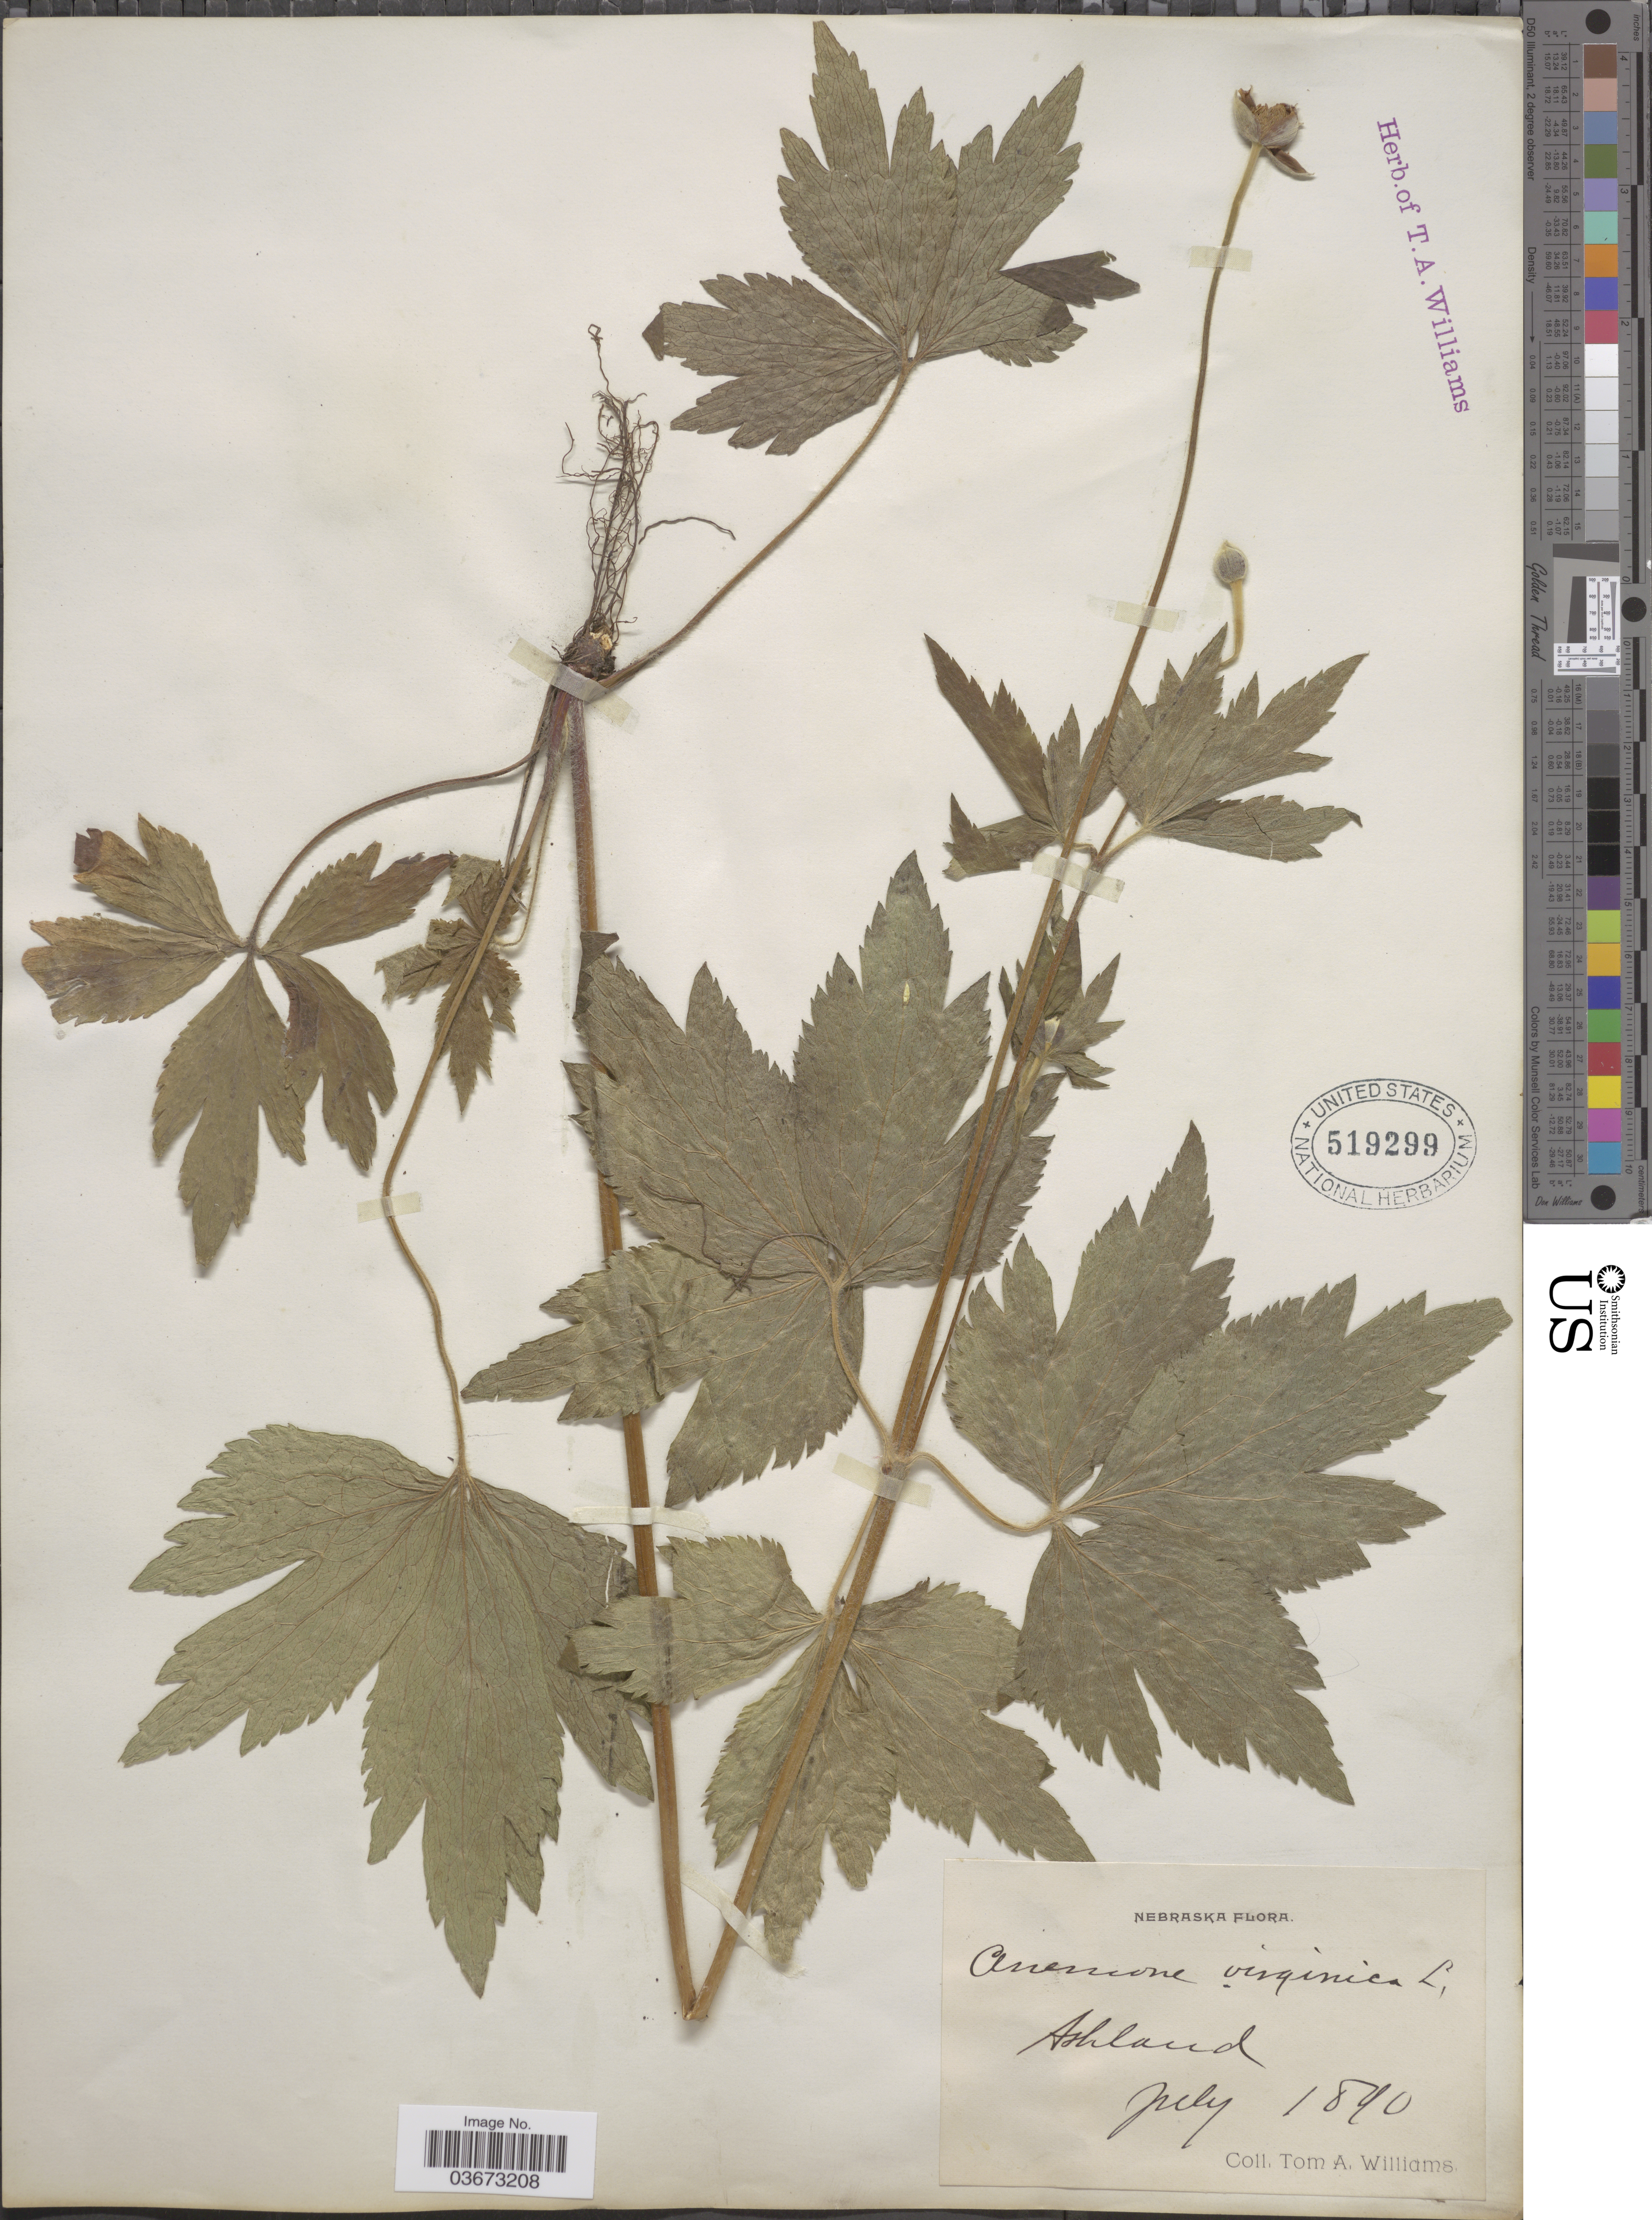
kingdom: Plantae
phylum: Tracheophyta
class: Magnoliopsida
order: Ranunculales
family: Ranunculaceae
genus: Anemone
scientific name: Anemone virginiana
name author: L.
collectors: T. A. Williams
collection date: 1890-07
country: United States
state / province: Nebraska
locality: Ashland.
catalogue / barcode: US 519299